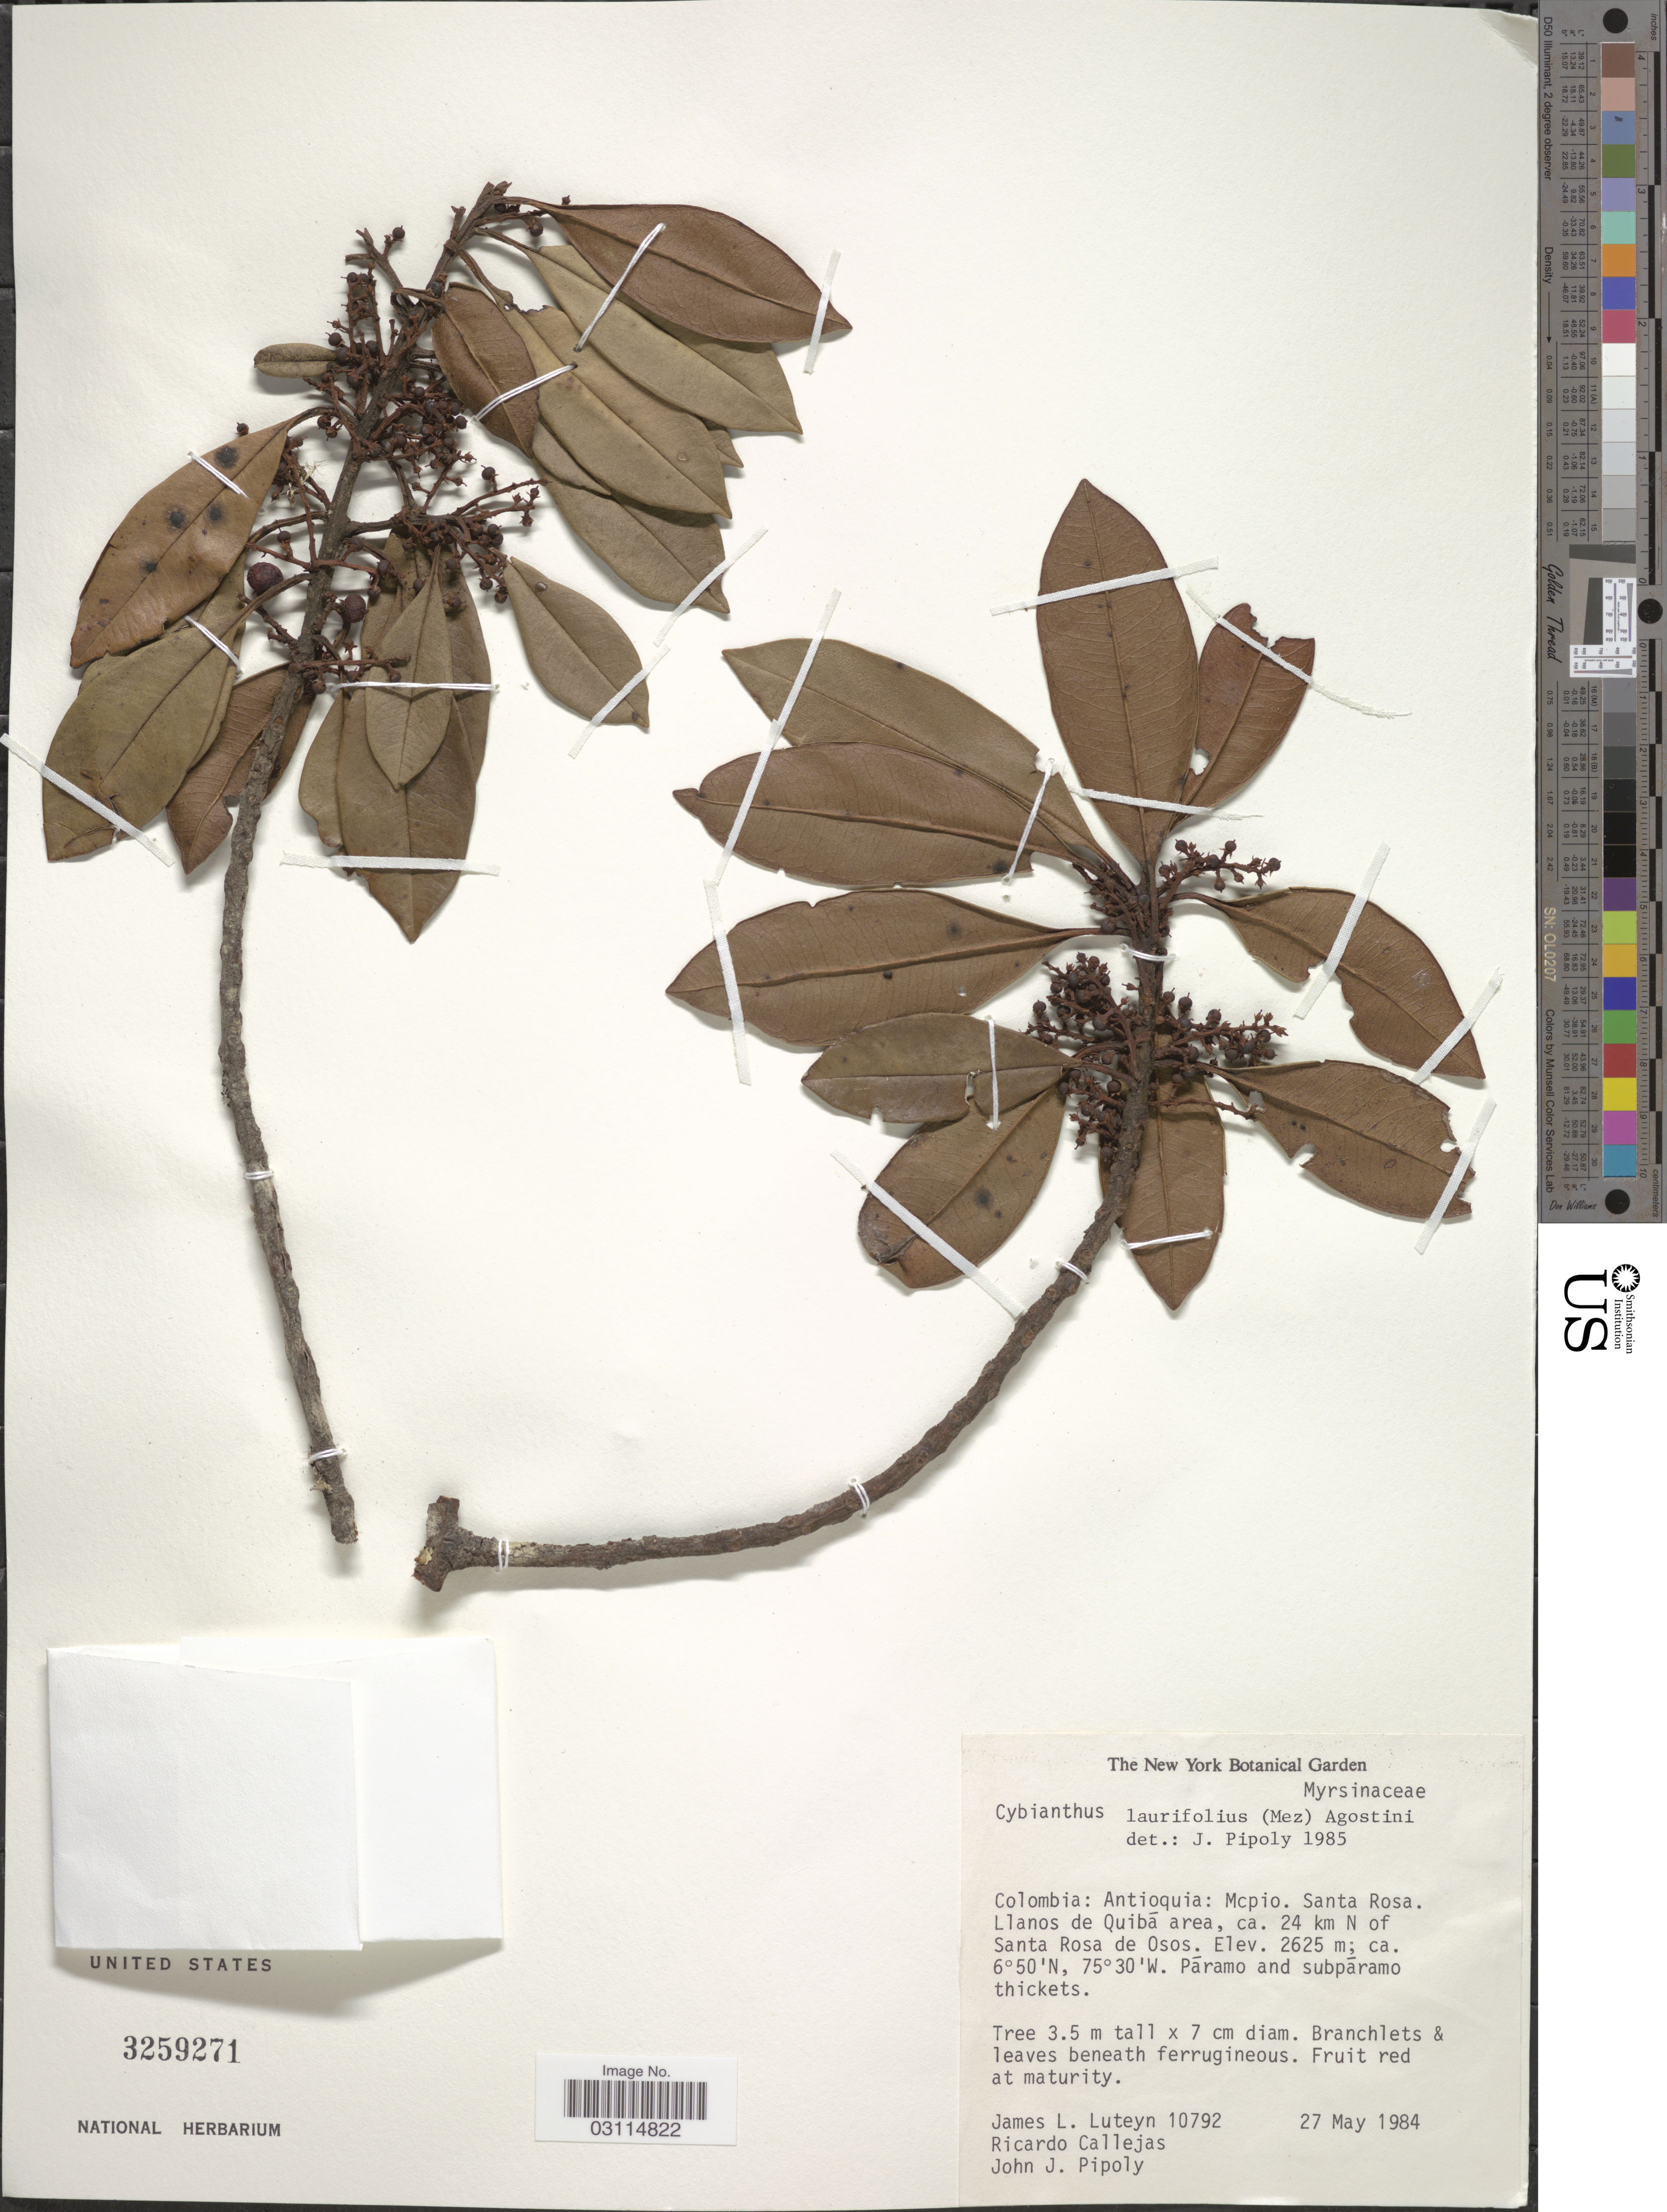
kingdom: Plantae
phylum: Tracheophyta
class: Magnoliopsida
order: Ericales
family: Primulaceae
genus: Cybianthus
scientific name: Cybianthus laurifolius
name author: (Mez) G. Agostini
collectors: J. Luteyn, R. Callejas & J. J. Pipoly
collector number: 10792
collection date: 1984-05-27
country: Colombia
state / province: Antioquia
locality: Mcpio. Santa Rosa. Llanos de Quibá area, ca. 24 km N of Santa Rosa de Osos.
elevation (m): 2625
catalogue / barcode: US 3259271